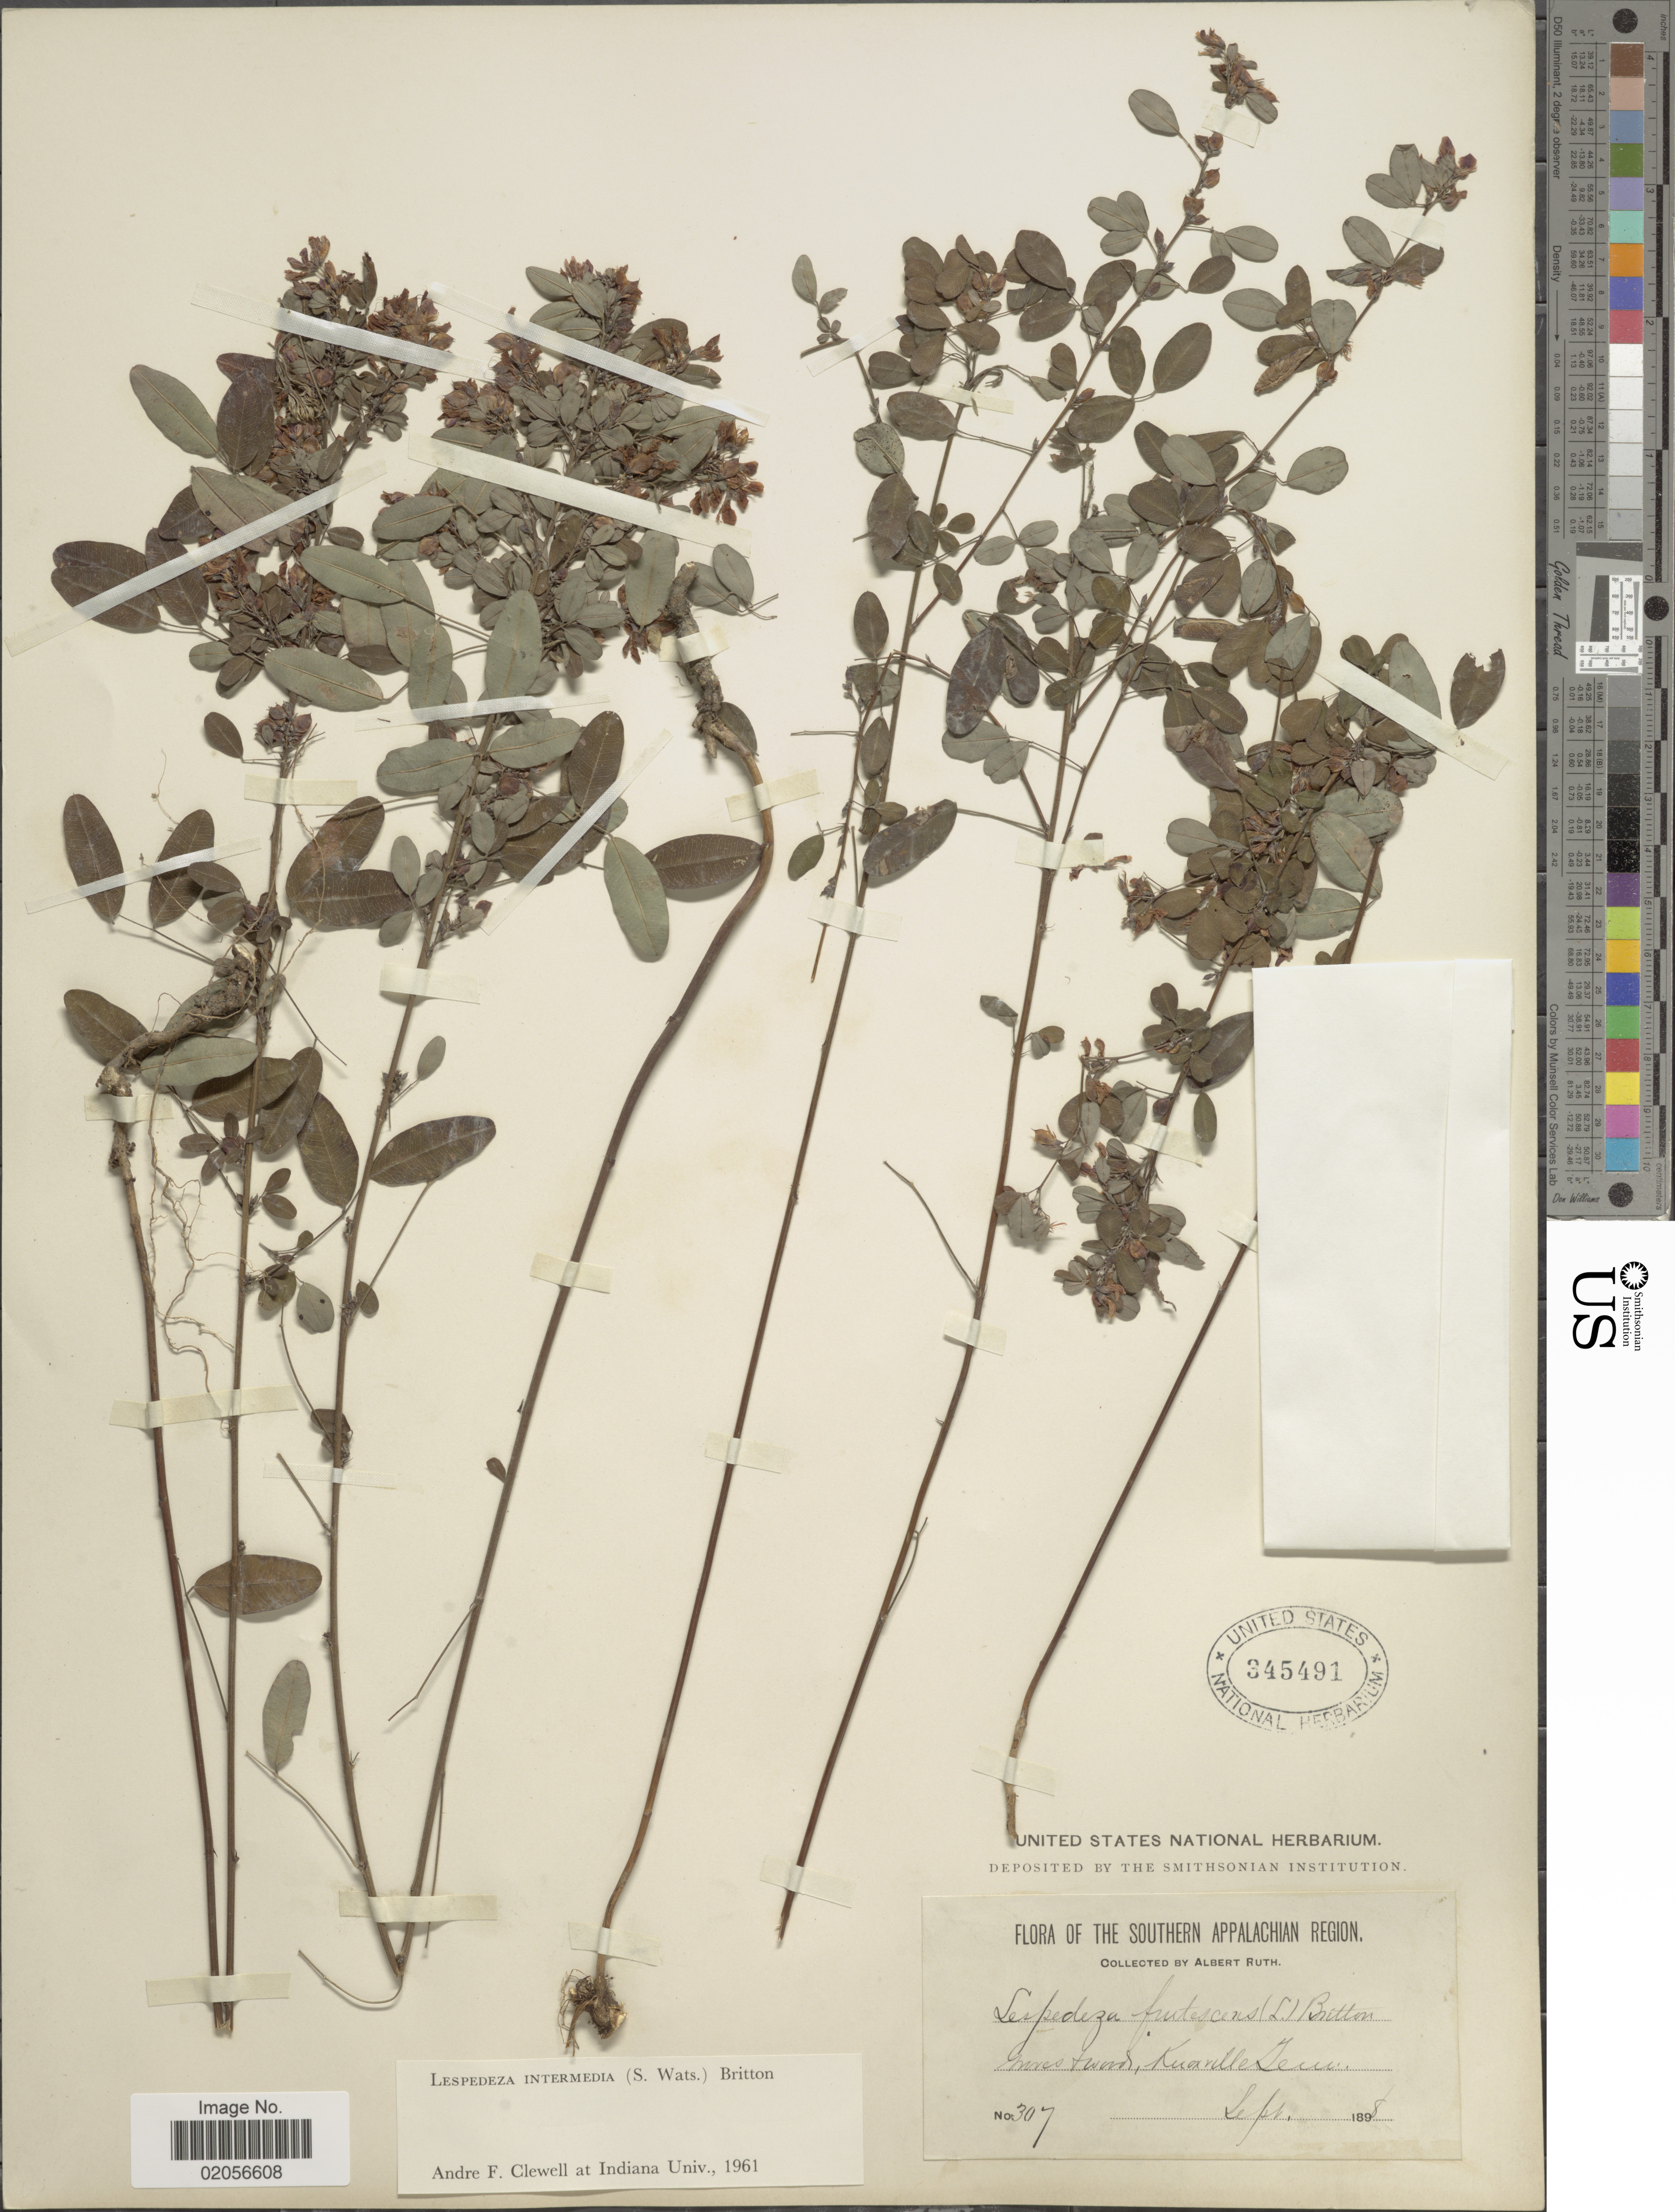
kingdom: Plantae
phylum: Tracheophyta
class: Magnoliopsida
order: Fabales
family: Fabaceae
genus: Lespedeza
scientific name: Lespedeza intermedia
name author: (S. Watson) Britton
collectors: A. Ruth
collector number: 307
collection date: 1898-09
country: United States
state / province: Tennessee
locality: Groves woods, Knoxville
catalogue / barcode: US 345491